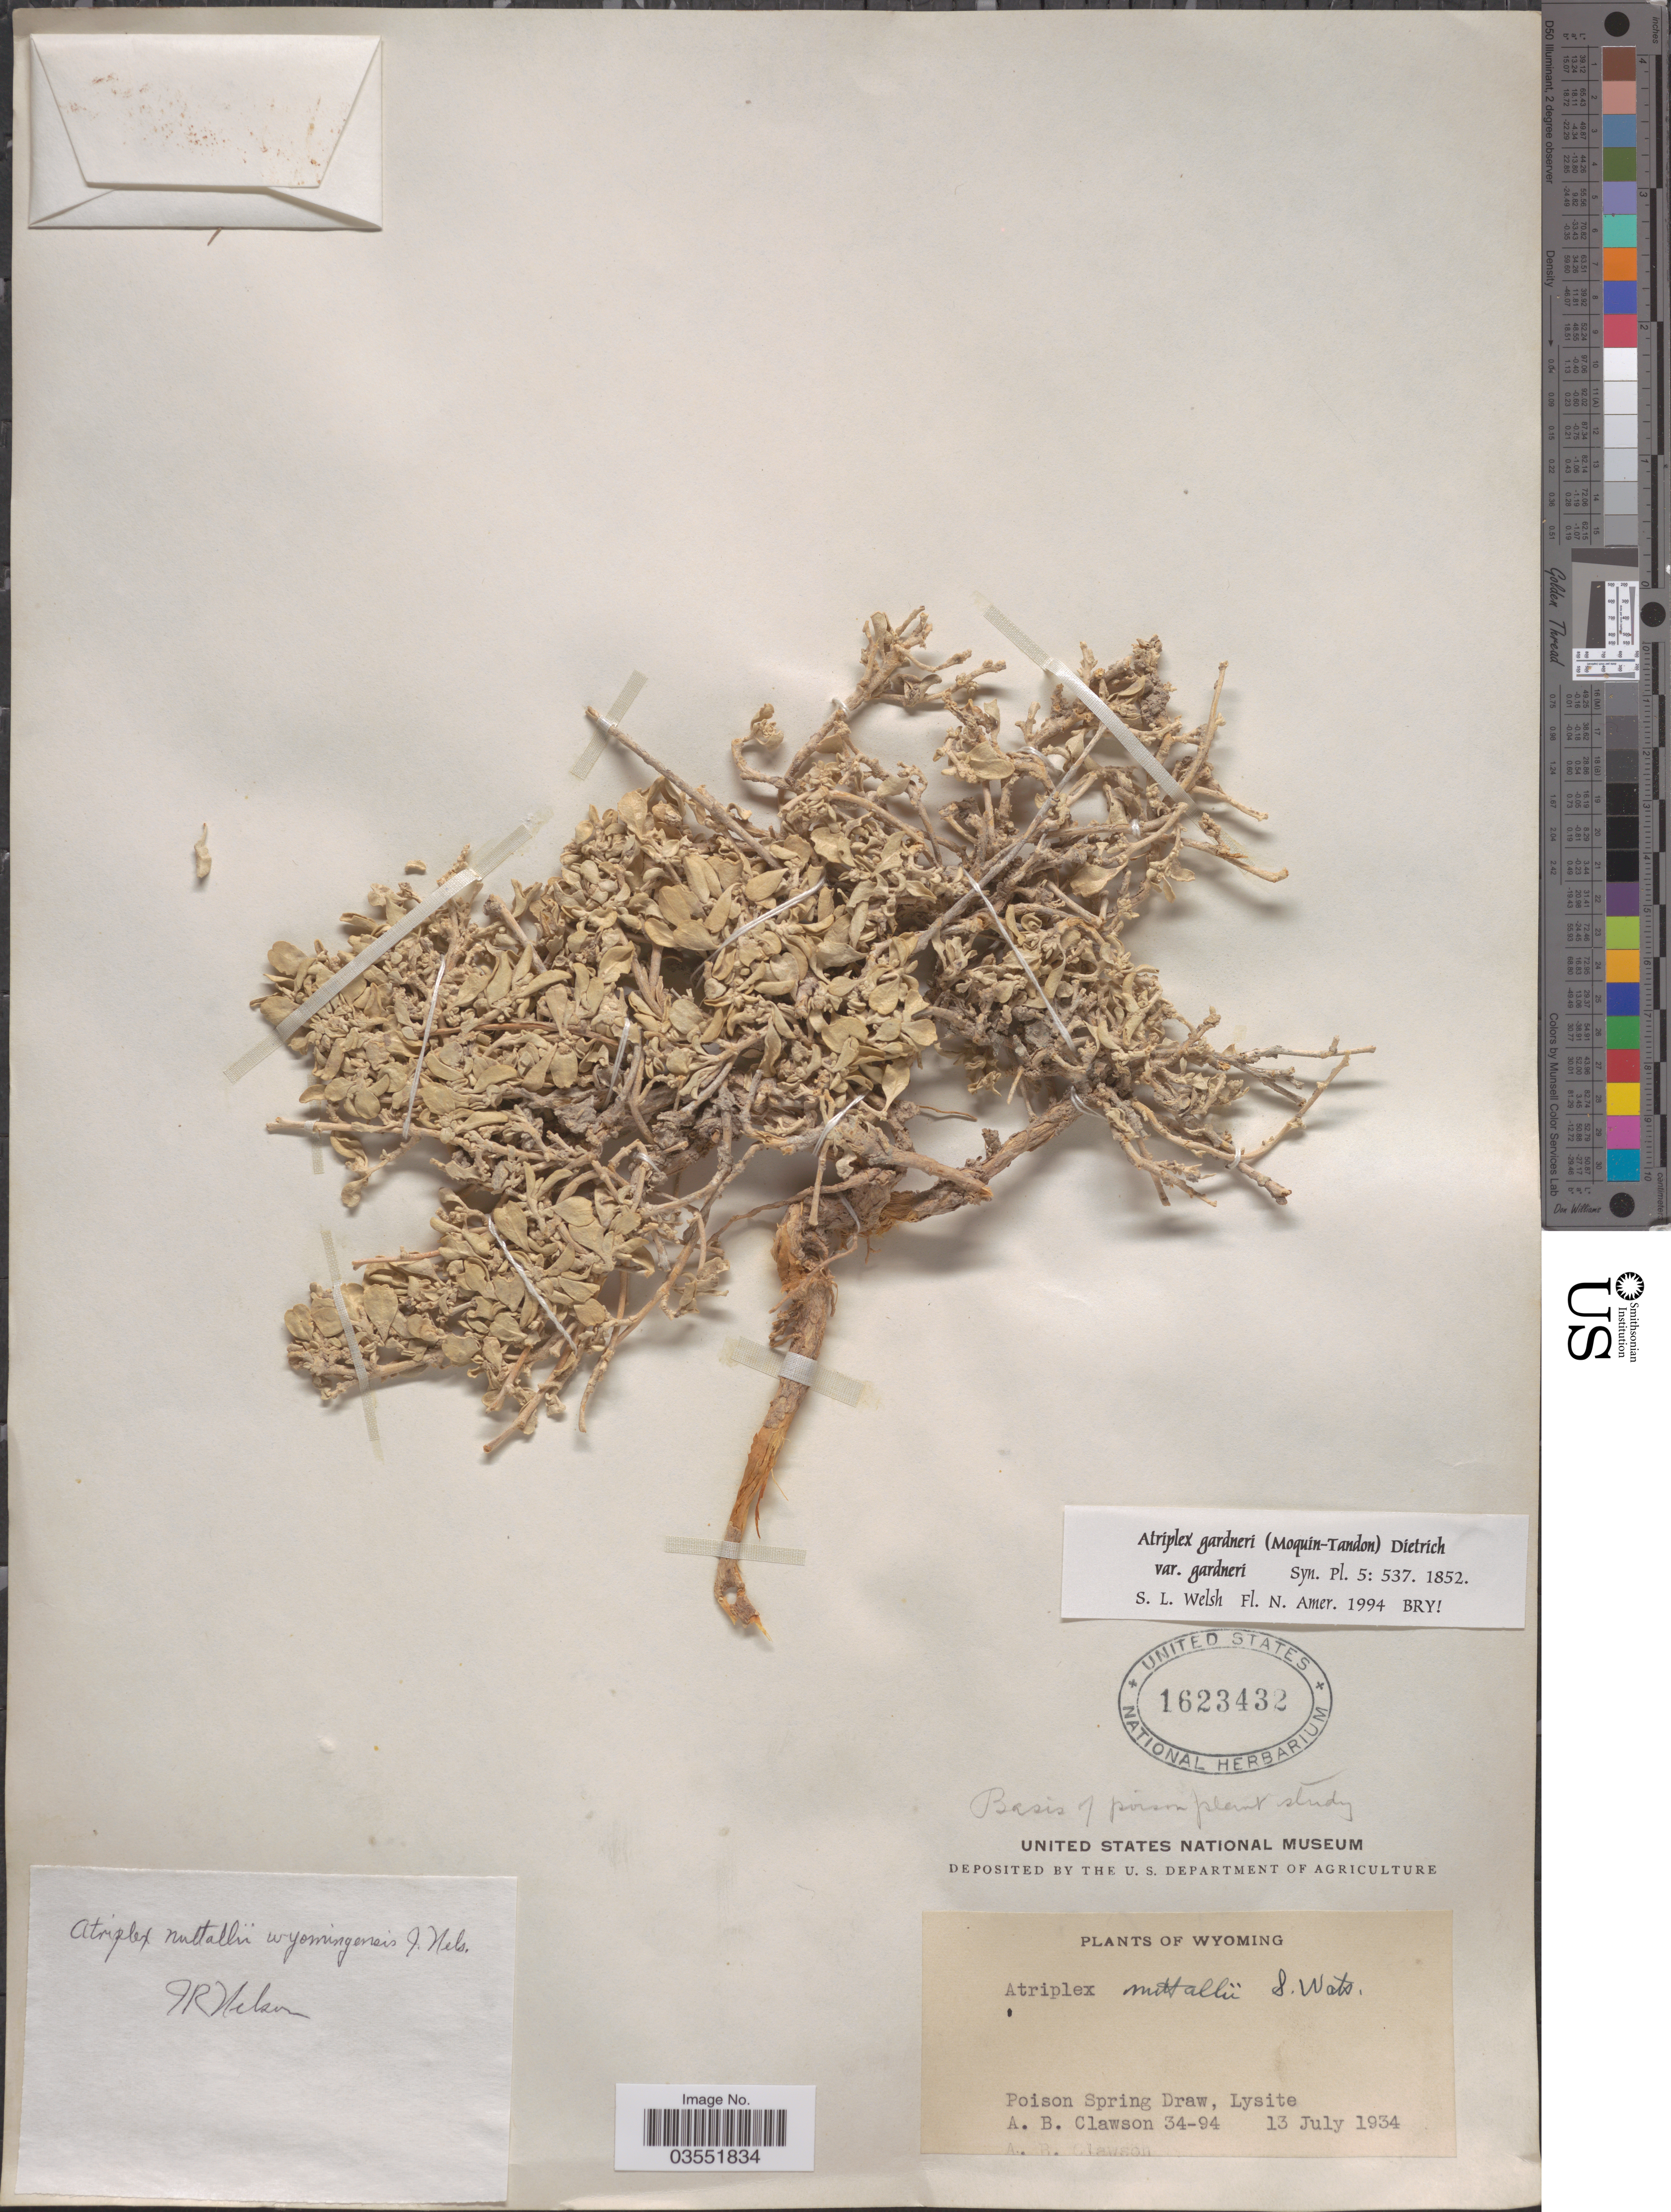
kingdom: Plantae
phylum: Tracheophyta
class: Magnoliopsida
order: Caryophyllales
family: Amaranthaceae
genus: Atriplex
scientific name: Atriplex gardneri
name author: (Moq.) D. Dietr.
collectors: A. Clawson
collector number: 34-94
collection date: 1934-07-13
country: United States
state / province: Wyoming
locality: Poison Spring Draw, Lysite.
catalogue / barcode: US 1623432